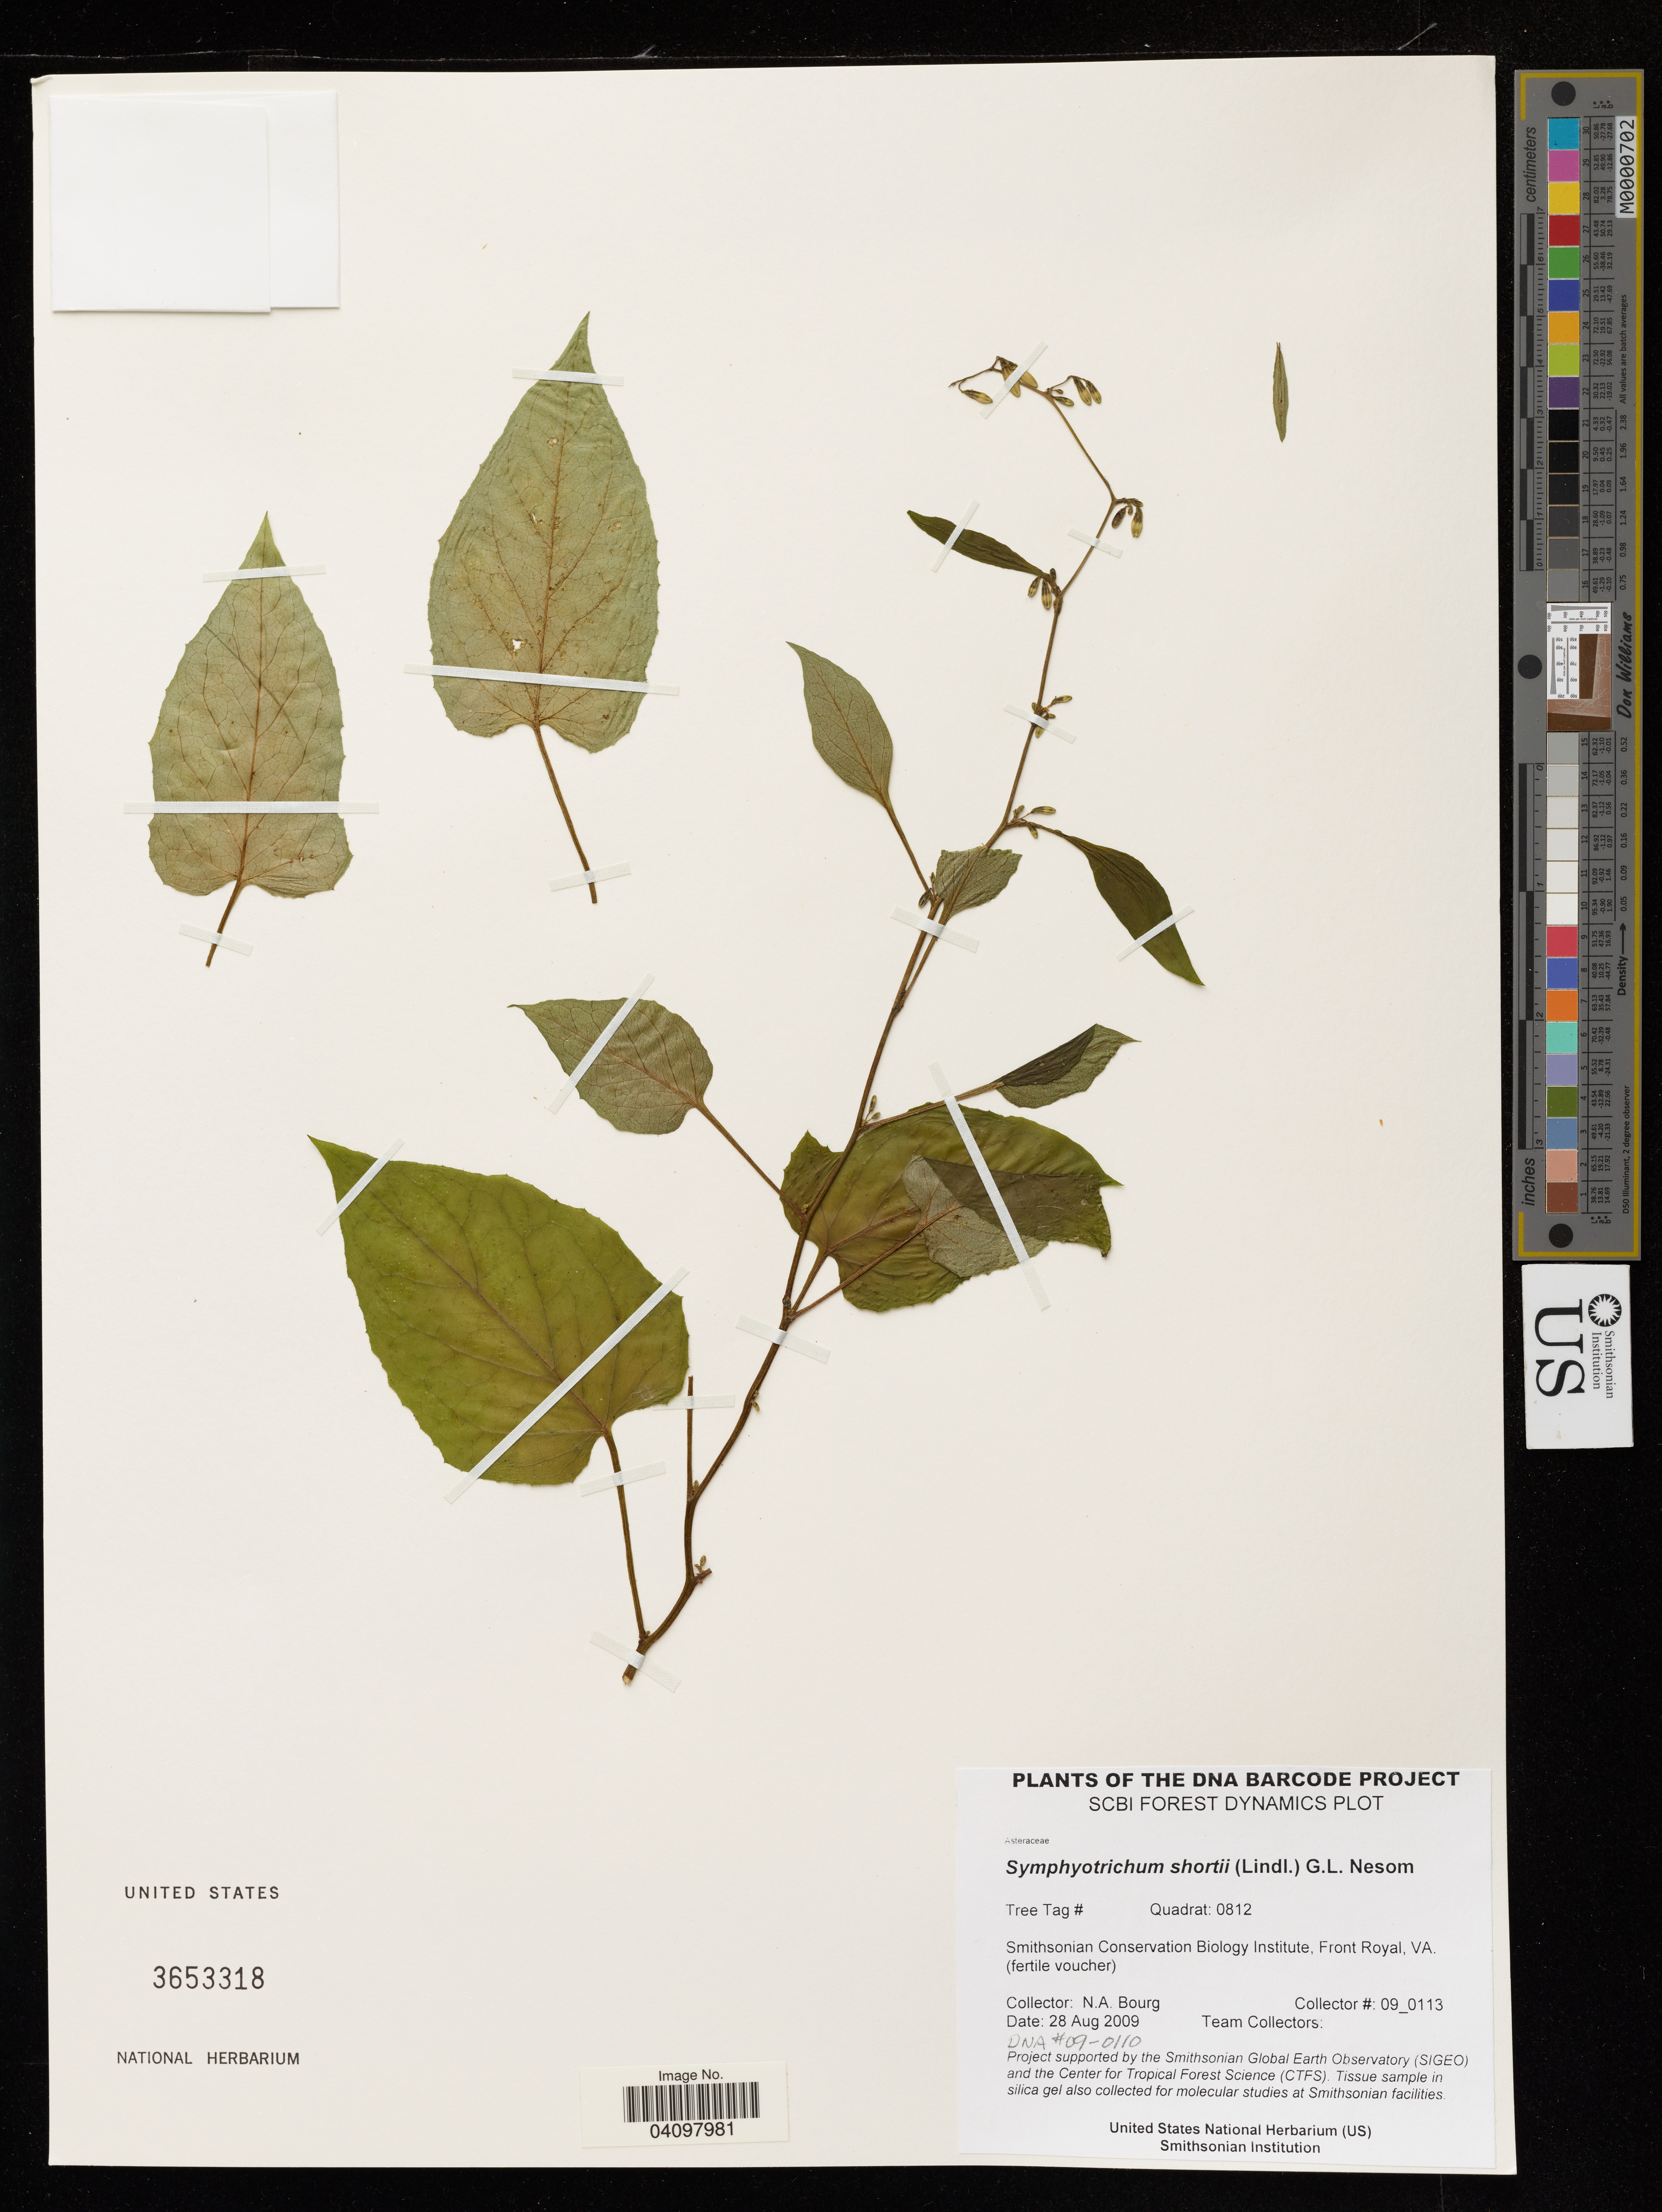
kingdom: Plantae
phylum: Tracheophyta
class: Magnoliopsida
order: Asterales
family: Asteraceae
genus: Symphyotrichum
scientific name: Symphyotrichum shortii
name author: (Lindl.) G.L. Nesom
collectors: N. A. Bourg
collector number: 09_0113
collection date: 2009-08-28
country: United States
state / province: Virginia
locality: Smithsonian Conservation Biology Institute, Front Royal.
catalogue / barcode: US 3653318